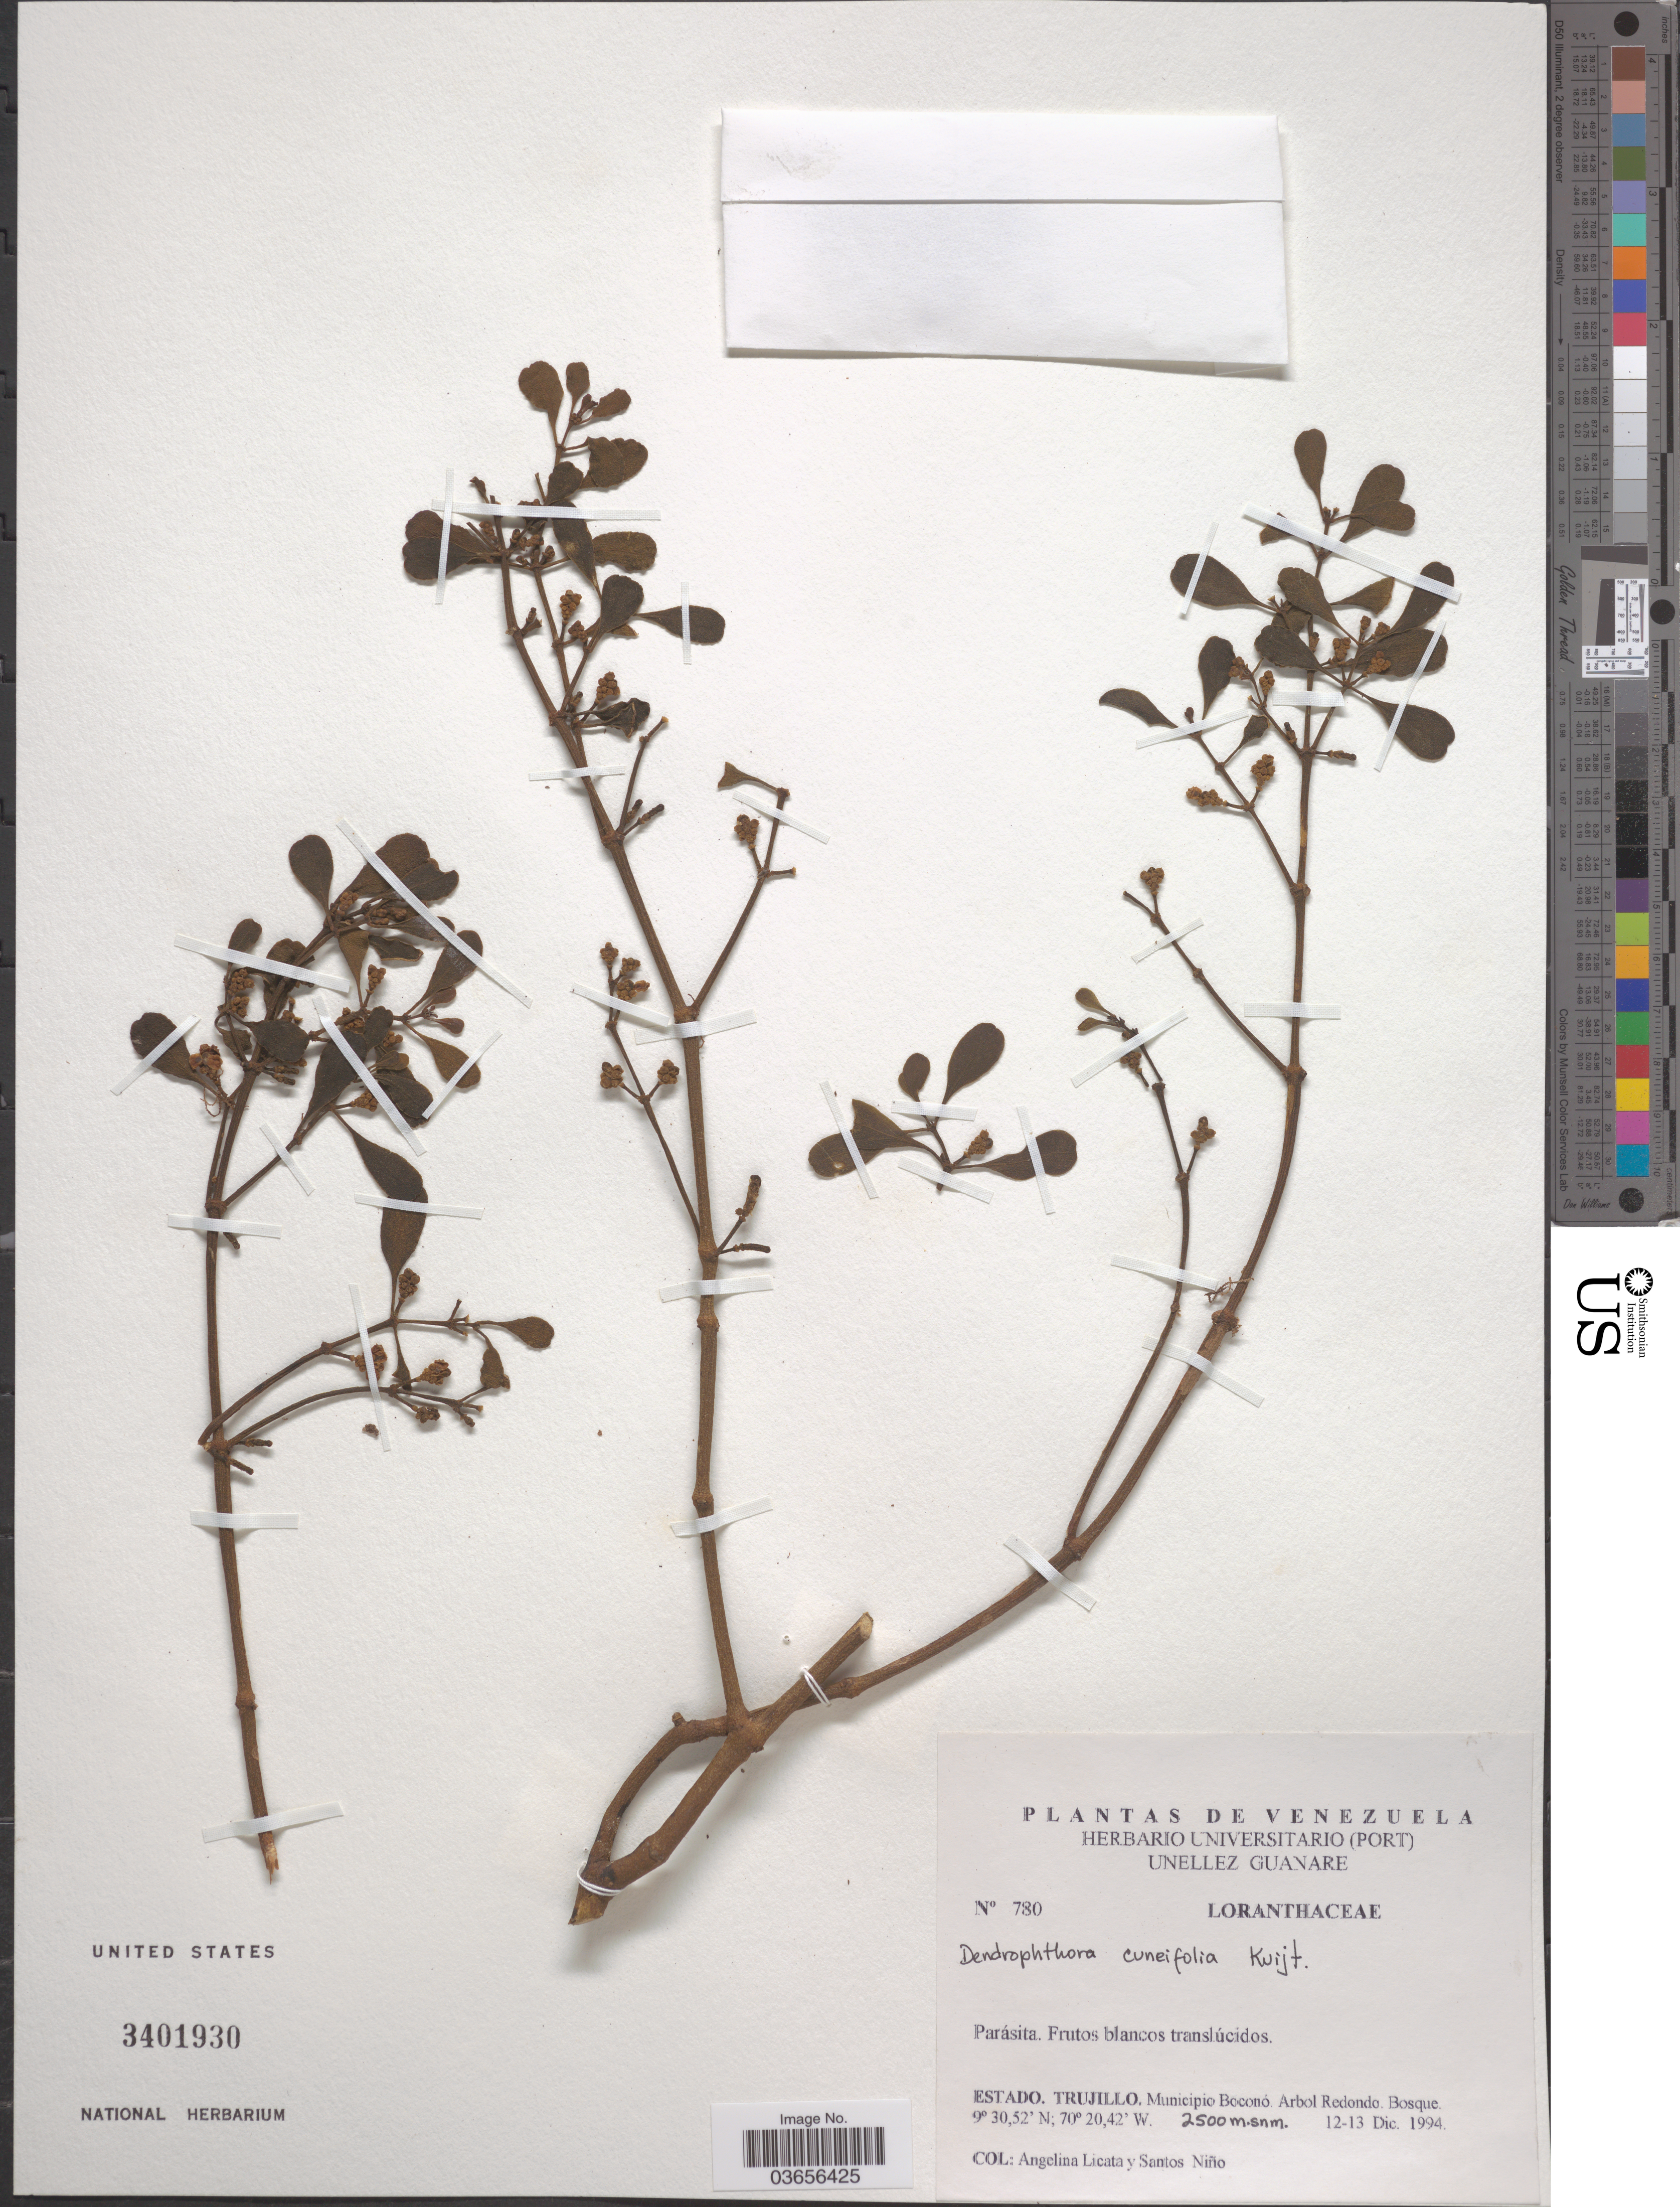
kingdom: Plantae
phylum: Tracheophyta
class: Magnoliopsida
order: Santalales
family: Viscaceae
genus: Dendrophthora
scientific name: Dendrophthora cuneifolia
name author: Kuijt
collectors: A. Licata & S. M. Niño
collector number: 780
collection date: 1994-12-12/1994-12-13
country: Venezuela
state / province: Trujillo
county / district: Boconó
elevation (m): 2500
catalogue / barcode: US 3401930